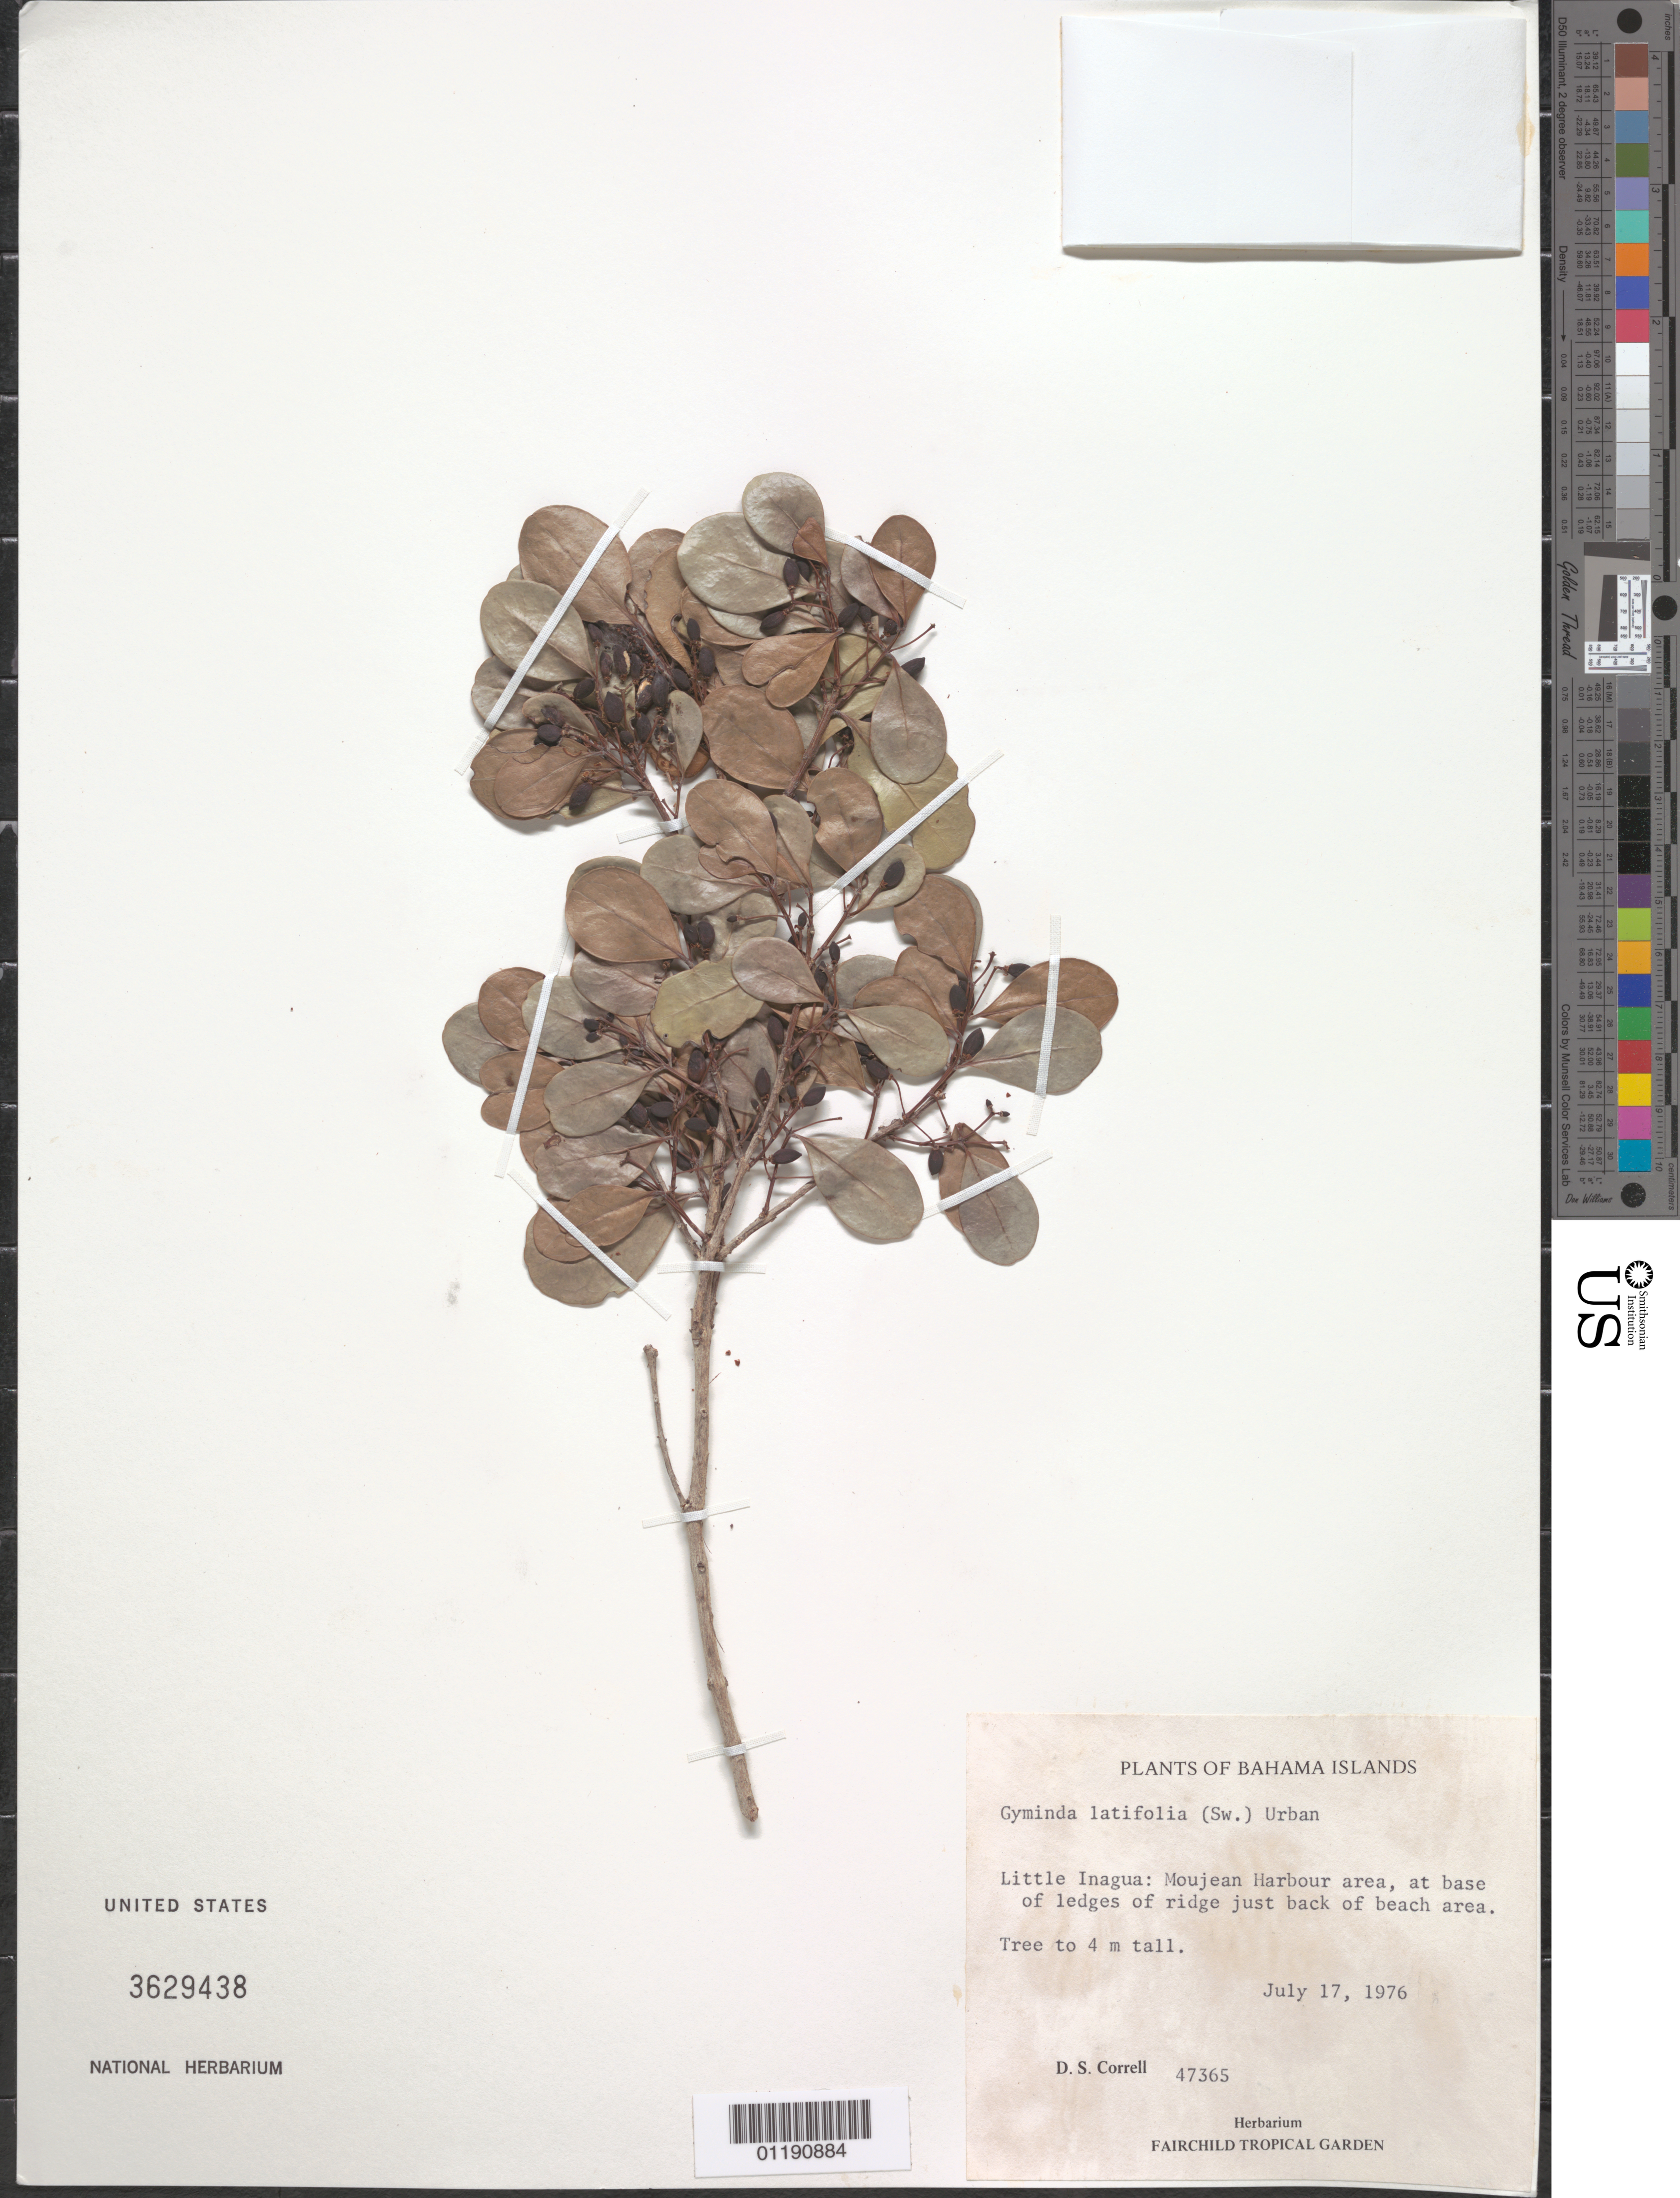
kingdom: Plantae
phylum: Tracheophyta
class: Magnoliopsida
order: Celastrales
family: Celastraceae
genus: Gyminda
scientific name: Gyminda latifolia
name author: (Sw.) Urb.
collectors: D. S. Correll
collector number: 47365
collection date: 1976-07-17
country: Bahamas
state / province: Little Inagua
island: Little Inagua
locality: Little Inagua: Moulean Harbour area, at base of ledges of ridge just back of beach area.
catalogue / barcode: US 3629438